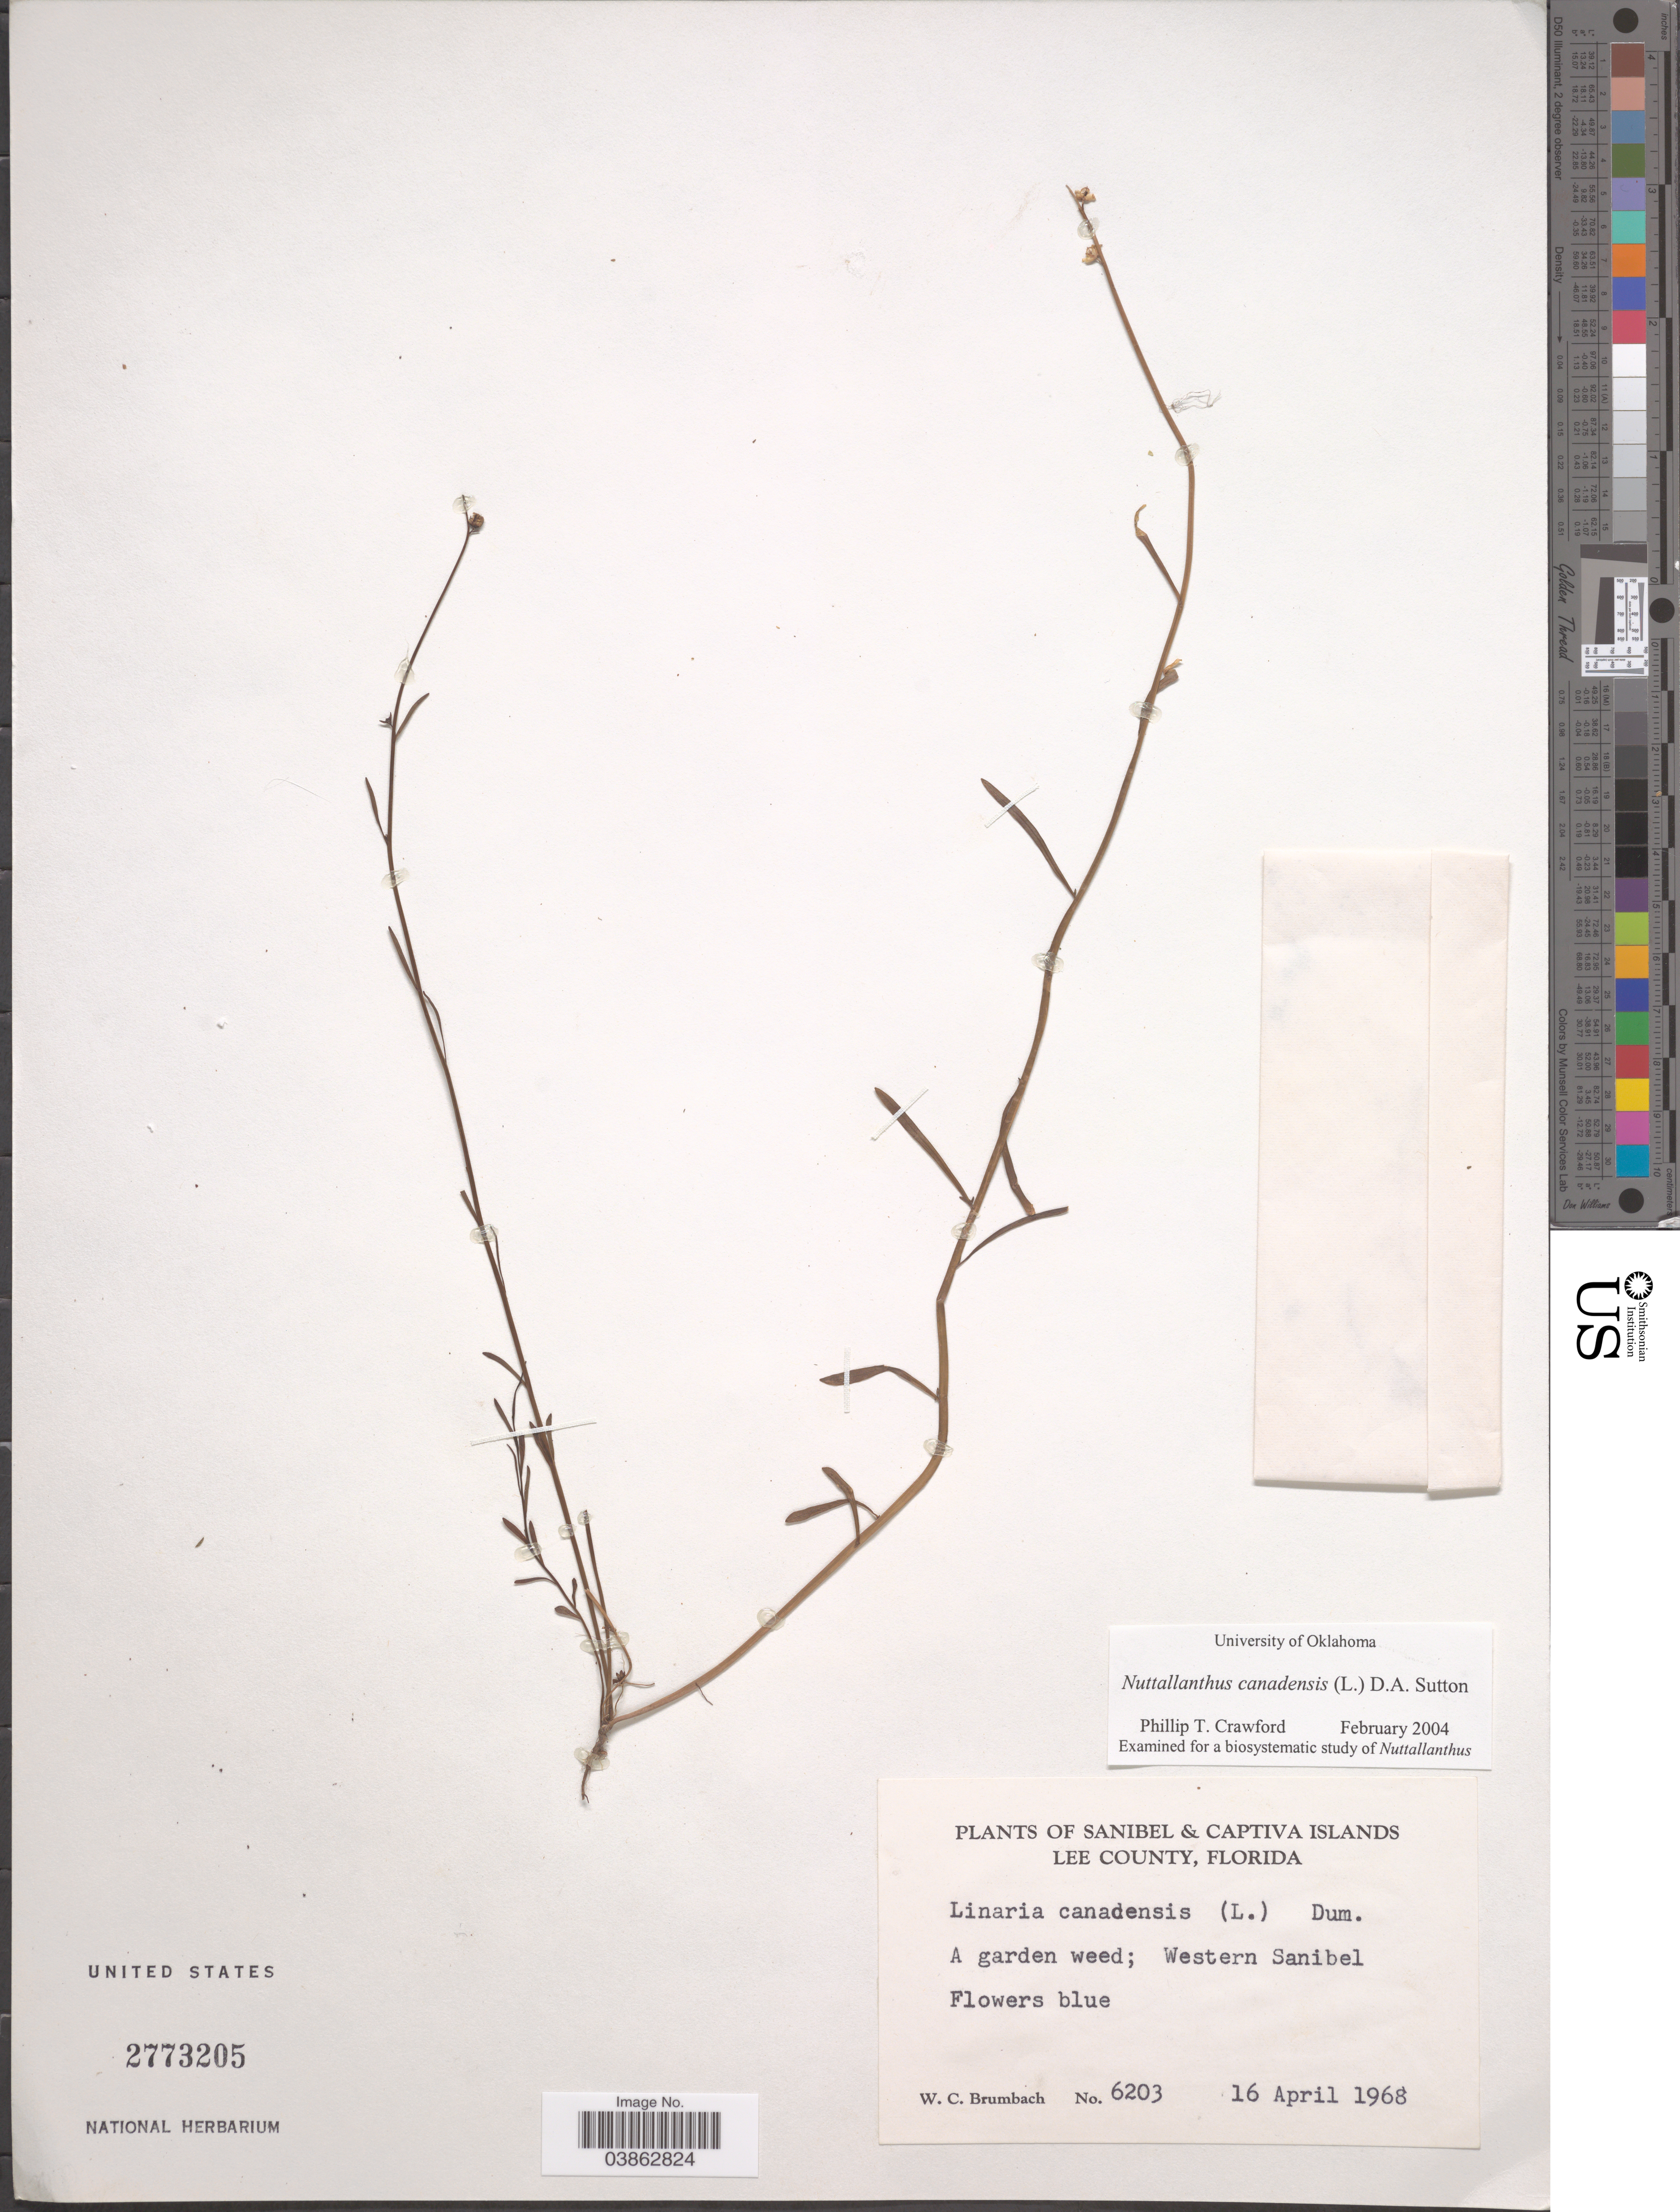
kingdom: Plantae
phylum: Tracheophyta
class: Magnoliopsida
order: Lamiales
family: Plantaginaceae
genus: Linaria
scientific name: Linaria canadensis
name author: (L.) Dum. Cours.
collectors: W. C. Brumbach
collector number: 6203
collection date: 1968-04-16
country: United States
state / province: Florida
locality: Sanibel & Captiva Islands. Lee County. A garden weed; Western Sanibel.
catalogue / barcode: US 2773205